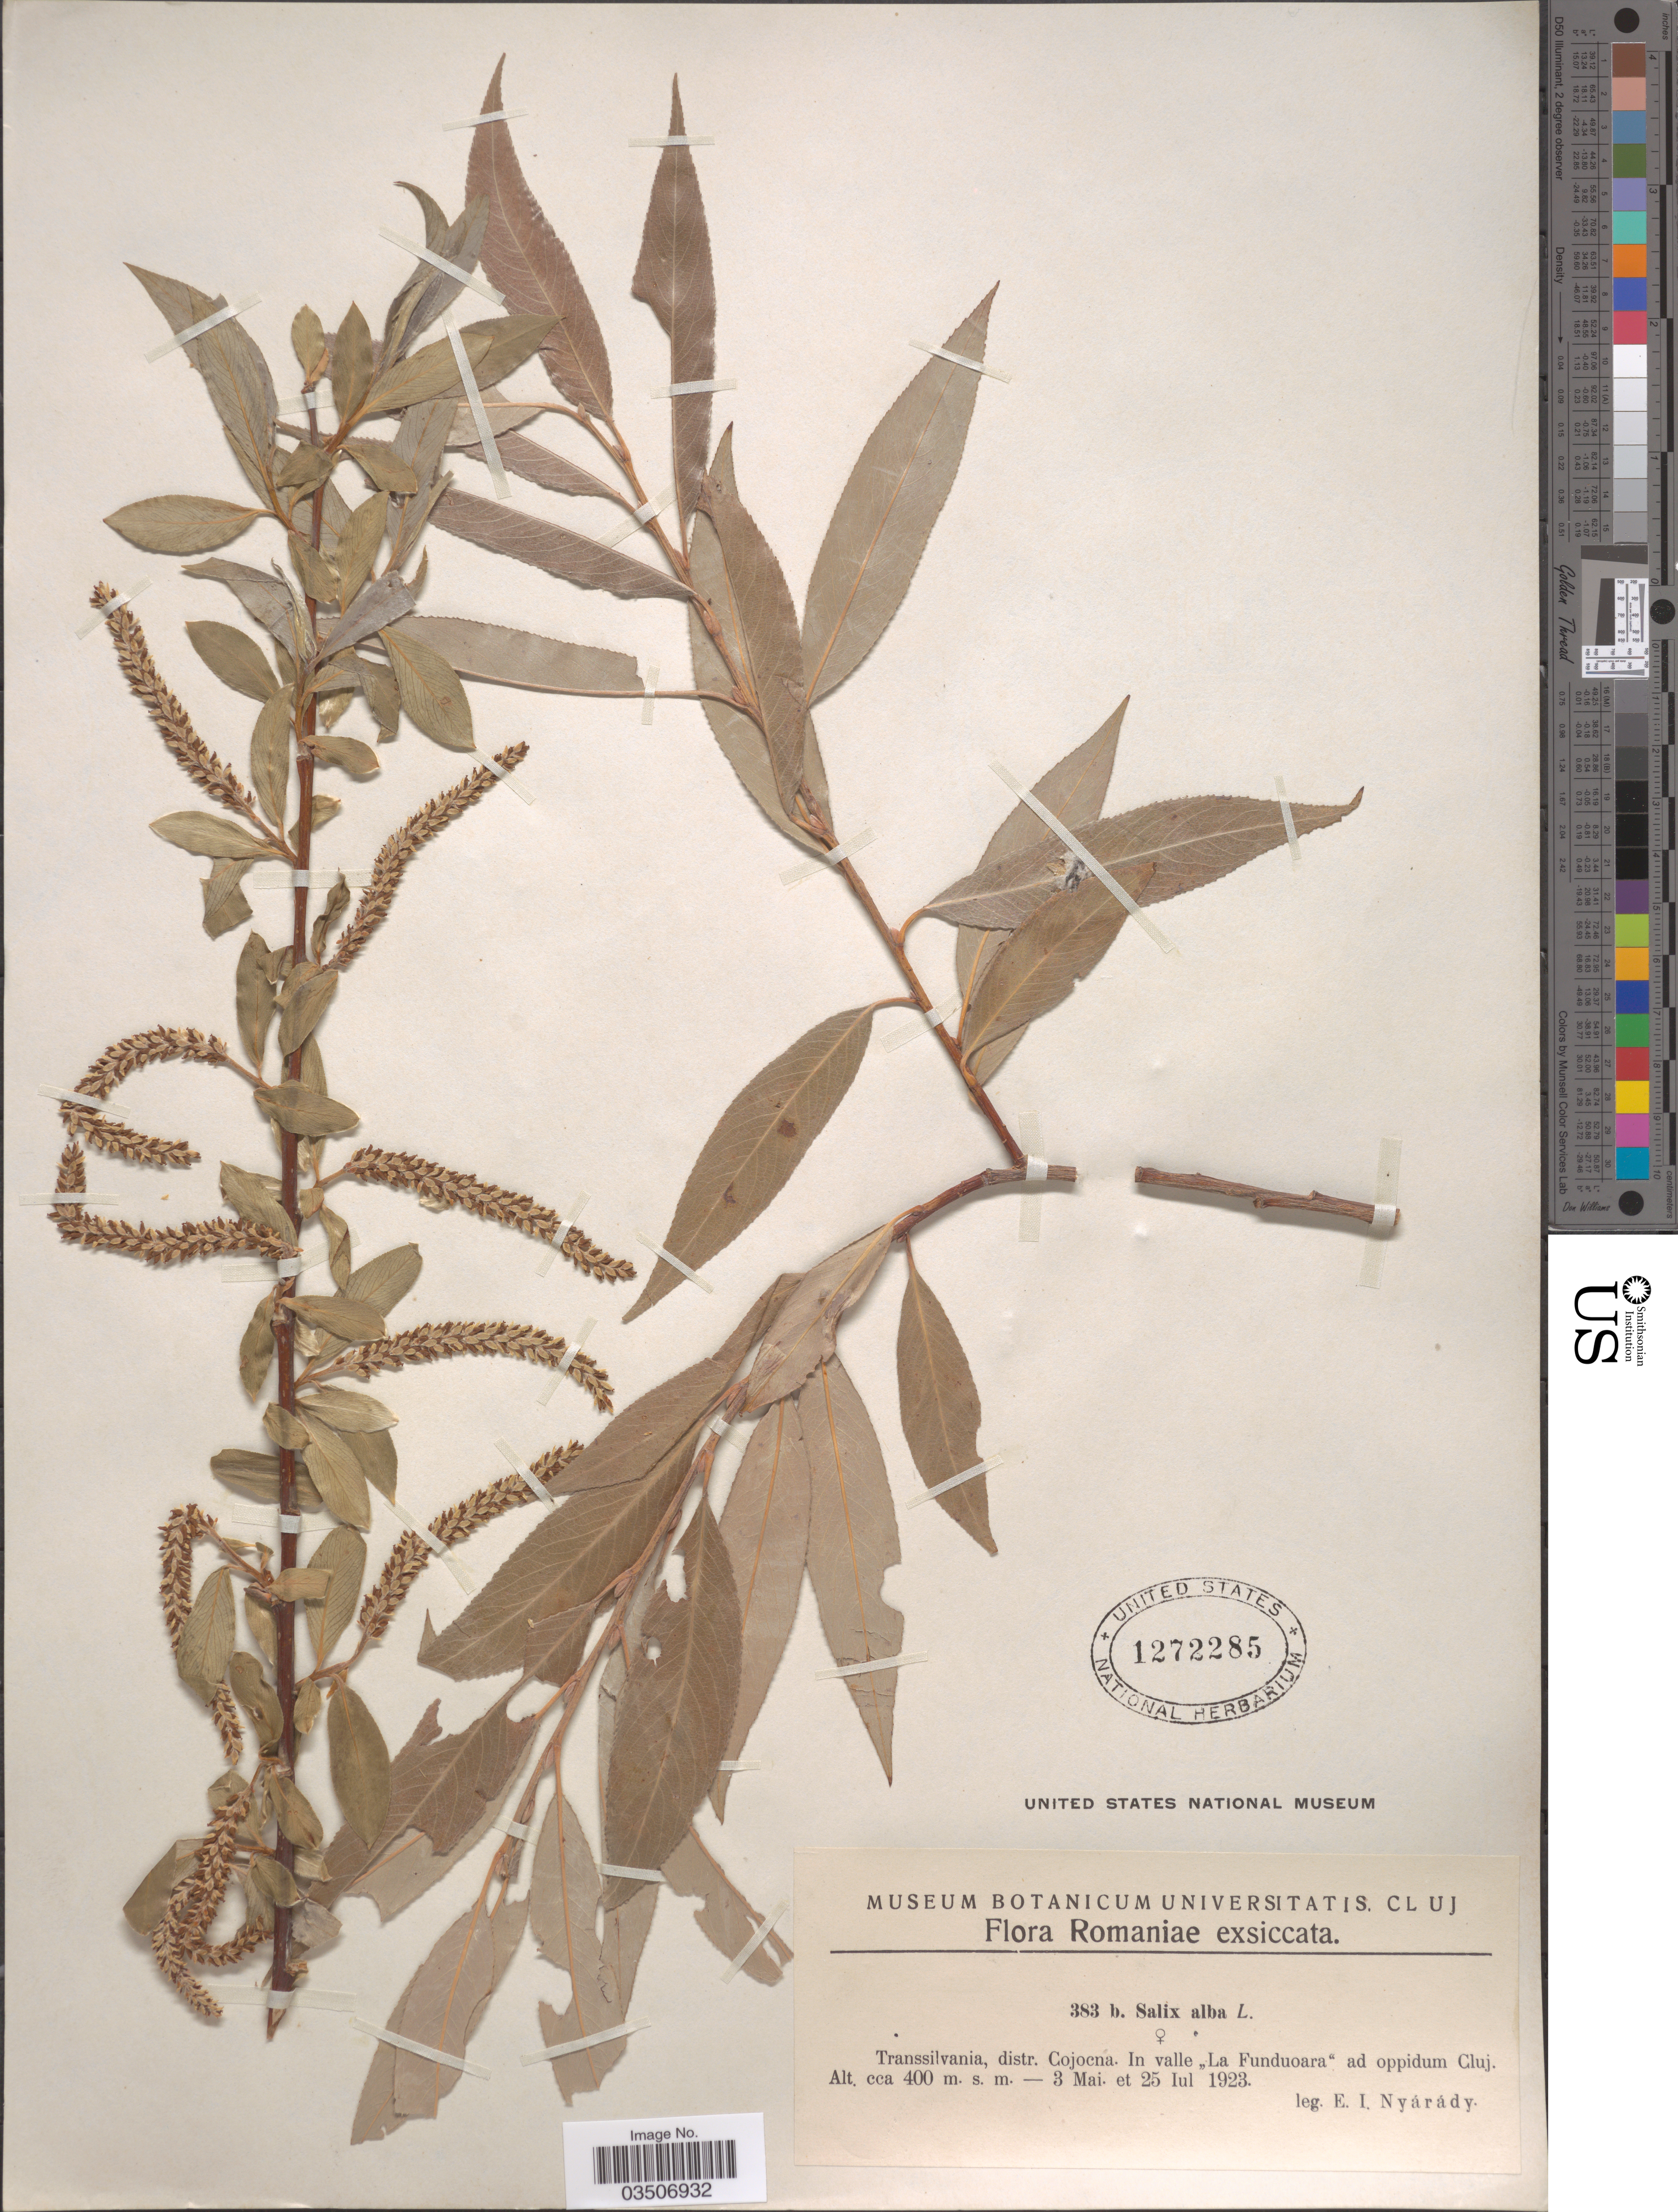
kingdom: Plantae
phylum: Tracheophyta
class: Magnoliopsida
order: Malpighiales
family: Salicaceae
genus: Salix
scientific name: Salix alba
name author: L.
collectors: E. Nyárády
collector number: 383b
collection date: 1923-05-03/1923-07-25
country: Romania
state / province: Cluj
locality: Transsilvania, distr. Cojocna. In valle "La Funduoara" ad oppidum Cluj.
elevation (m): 400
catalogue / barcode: US 1272285